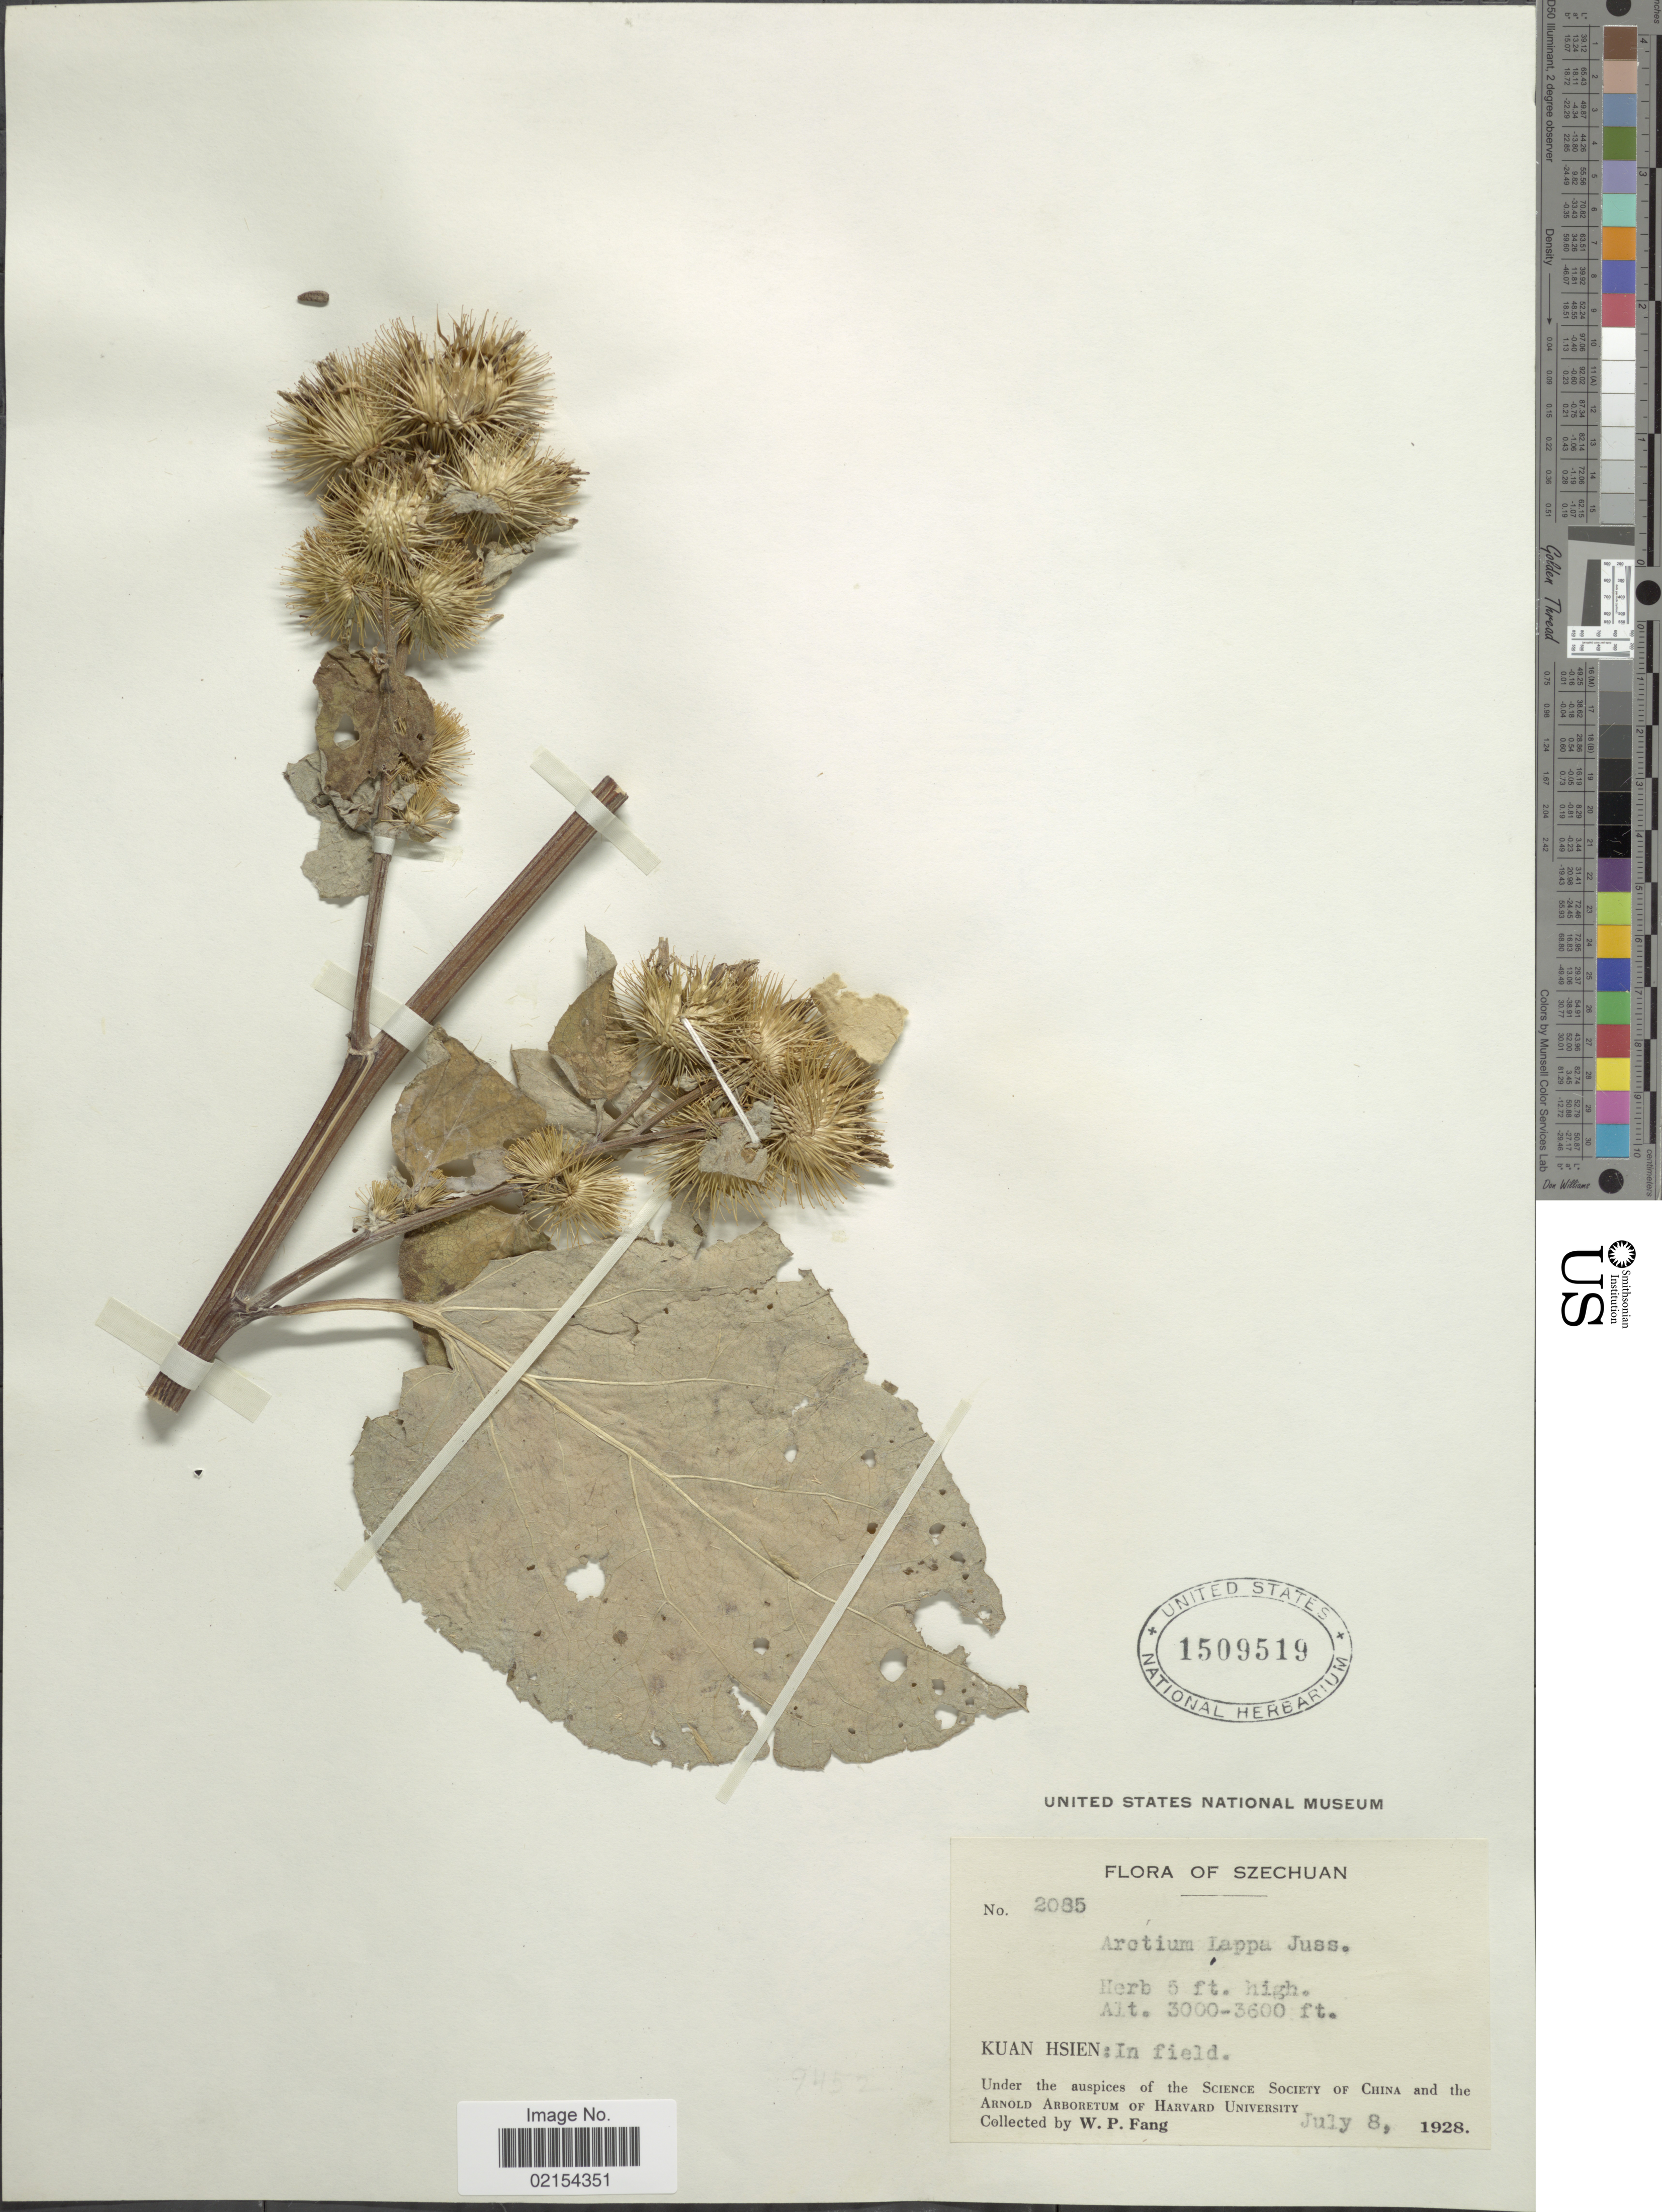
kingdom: Plantae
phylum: Tracheophyta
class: Magnoliopsida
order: Asterales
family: Asteraceae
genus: Arctium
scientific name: Arctium lappa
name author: L.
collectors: W. P. Fang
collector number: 2085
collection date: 1928-07-08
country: China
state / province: Sichuan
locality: Szechuan, Kuan Hsien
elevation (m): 914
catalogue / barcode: US 1509519